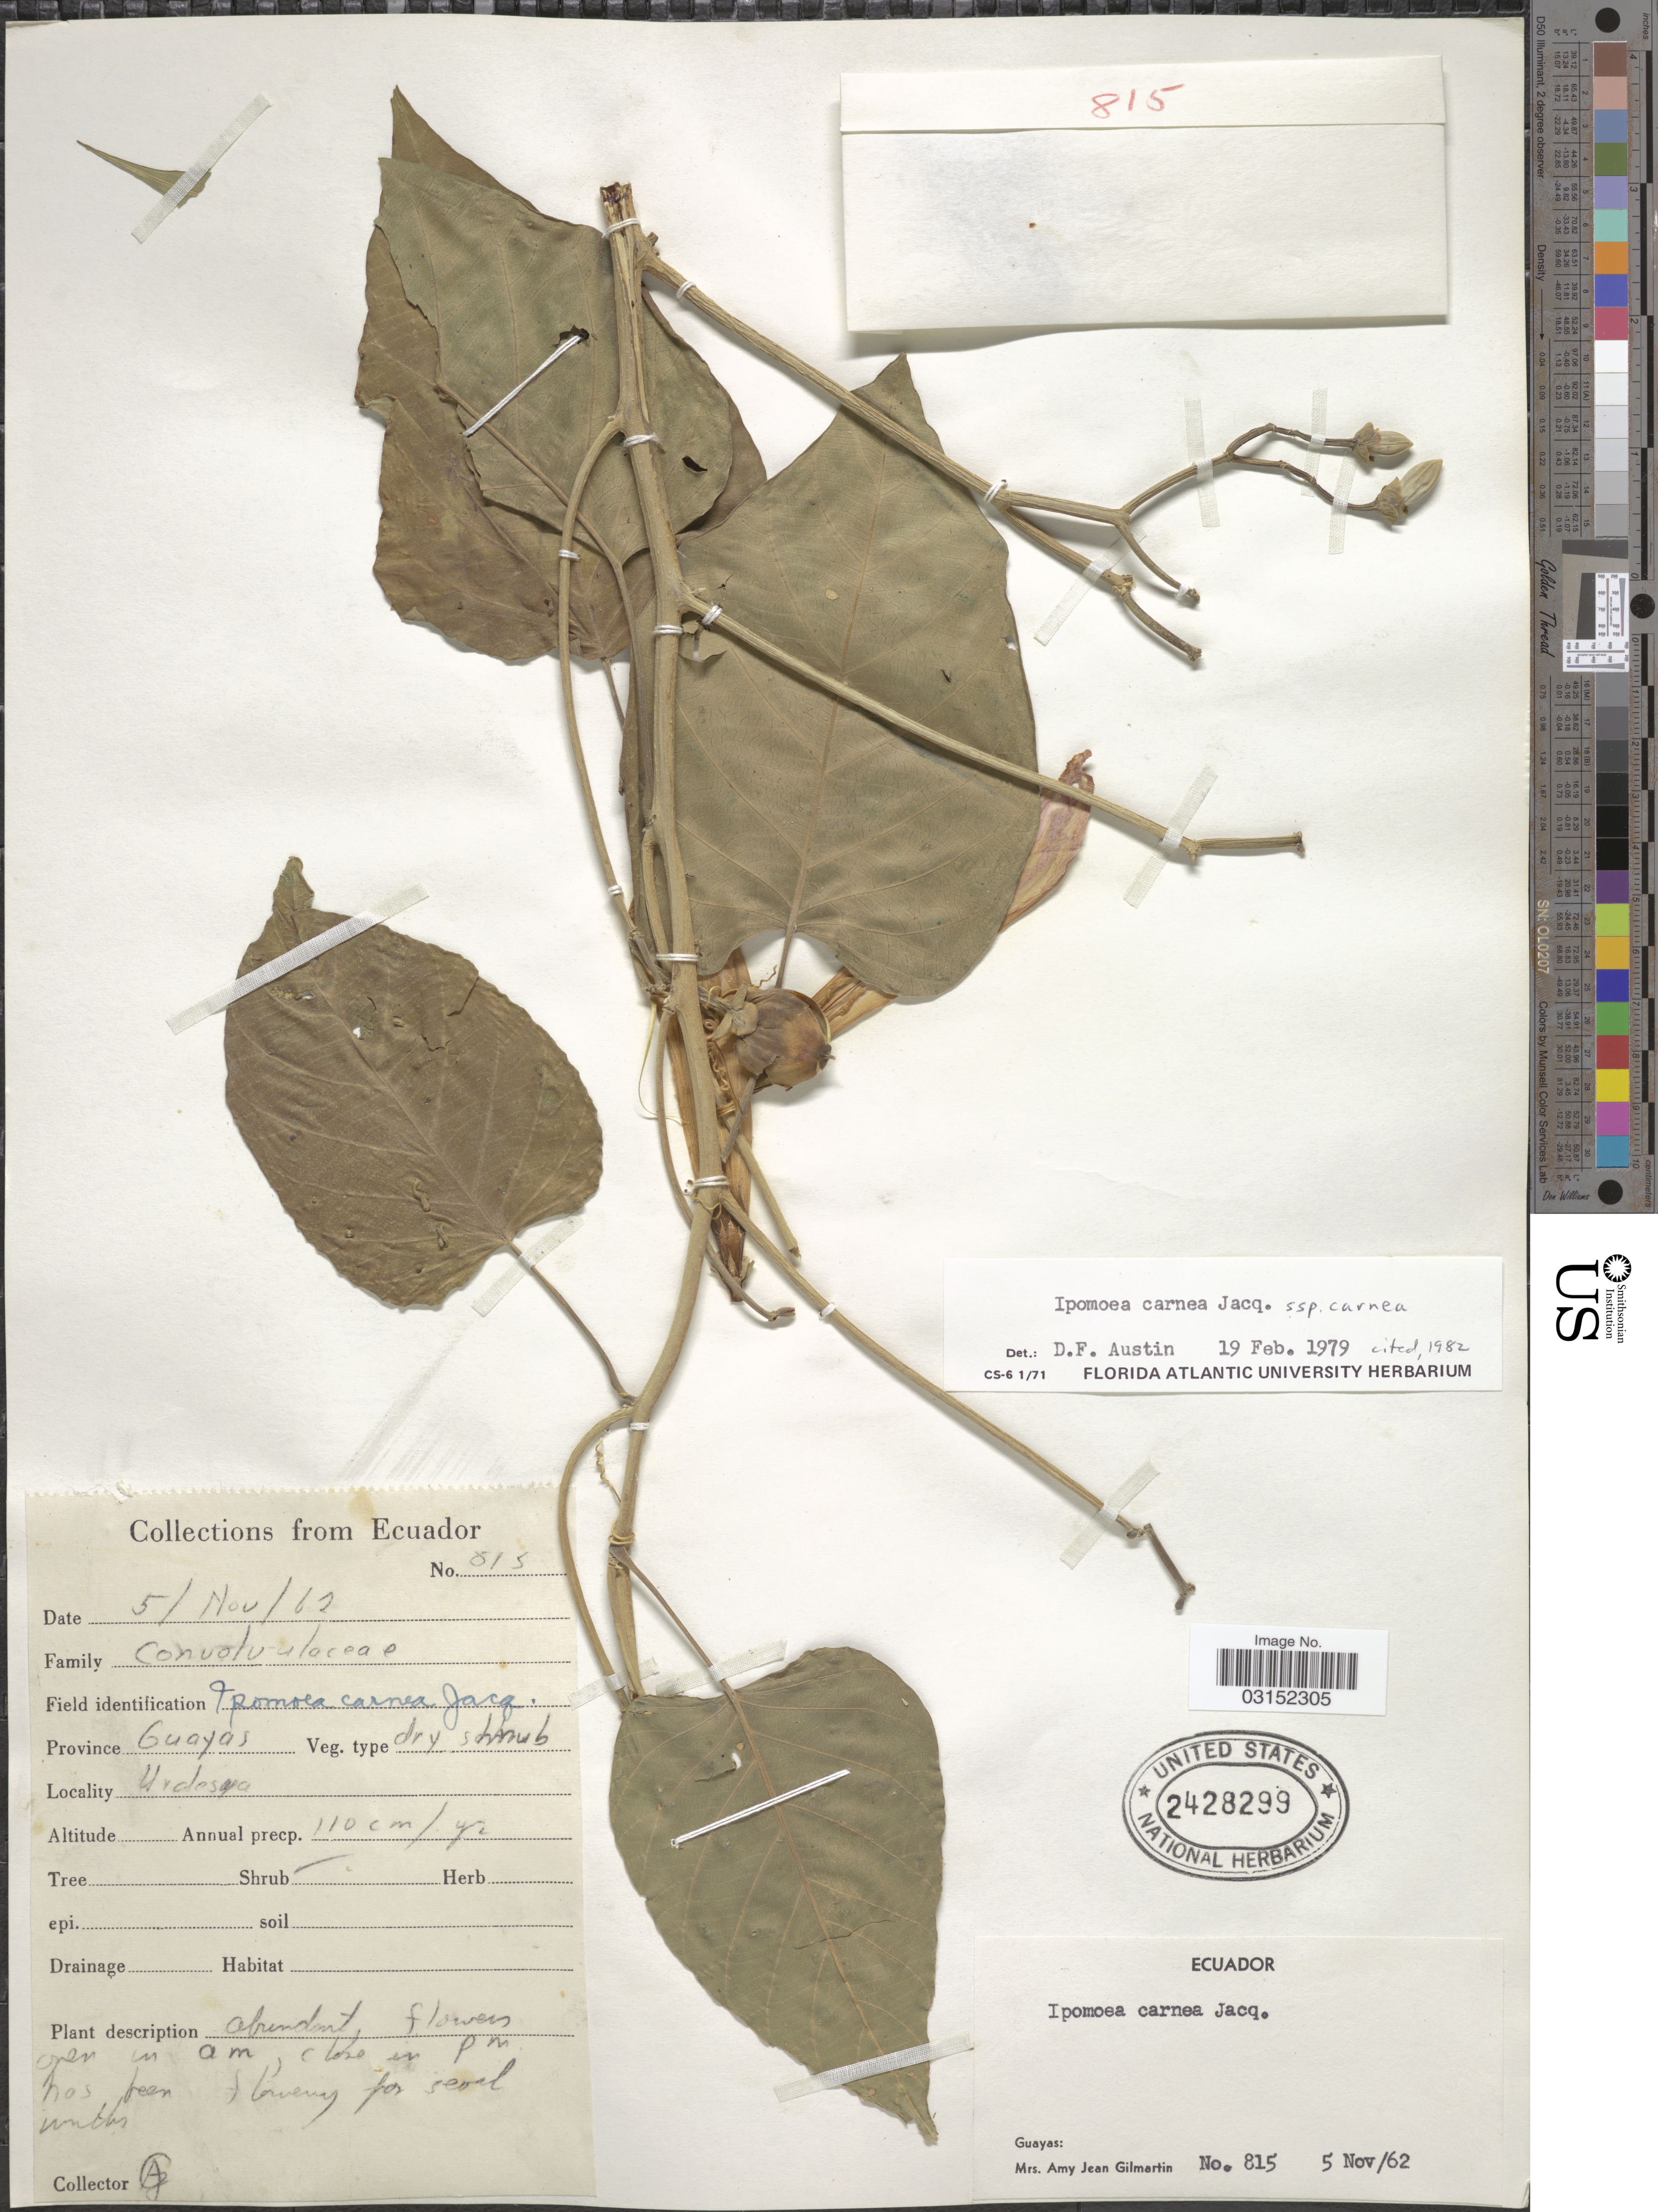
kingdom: Plantae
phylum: Tracheophyta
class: Magnoliopsida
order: Solanales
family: Convolvulaceae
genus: Ipomoea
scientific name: Ipomoea carnea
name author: Jacq.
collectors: A. J. Gilmartin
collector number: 815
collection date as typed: Transcribed d/m/y: 5/11/62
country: Ecuador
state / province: Guayas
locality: Urdesa.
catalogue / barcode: US 2428299